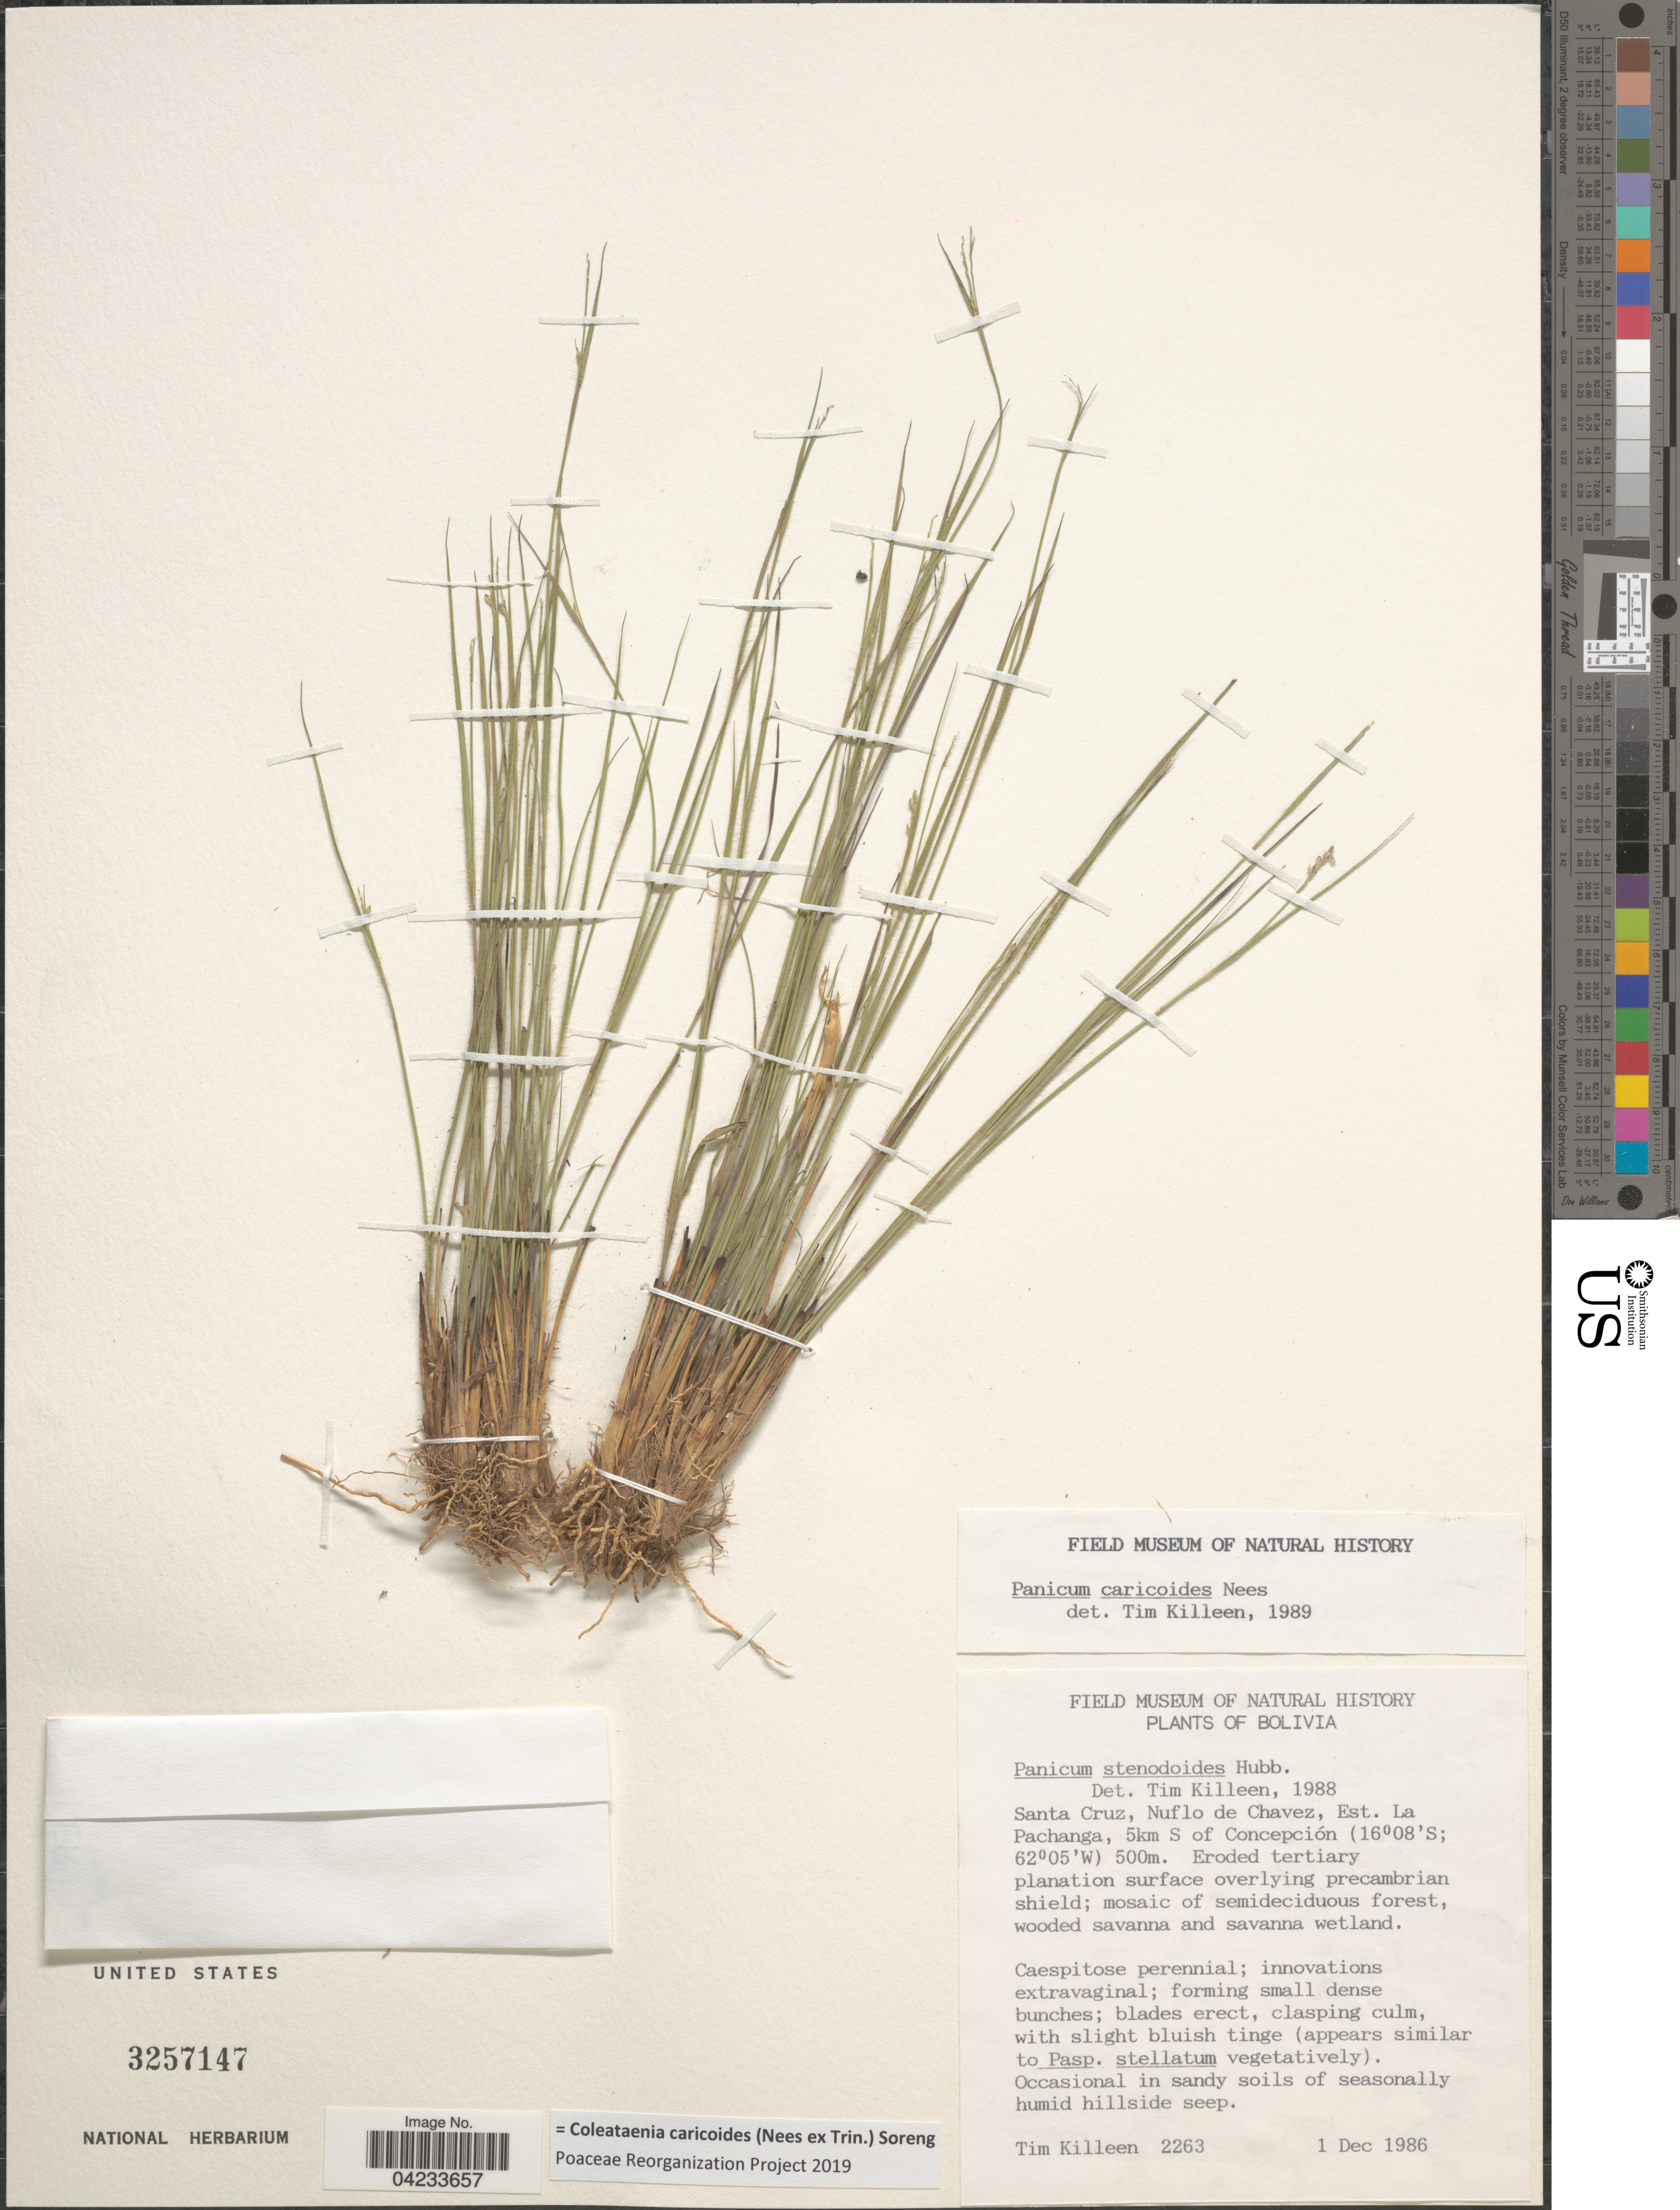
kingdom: Plantae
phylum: Tracheophyta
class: Liliopsida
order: Poales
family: Poaceae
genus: Coleataenia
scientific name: Coleataenia caricoides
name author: (Nees ex Trin.) Soreng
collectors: T. J. Killeen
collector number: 2263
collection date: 1986-12-01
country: Bolivia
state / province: Santa Cruz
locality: Nuflo de Chavez, Est. La Pachanga, 5km S of Concepción.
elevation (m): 500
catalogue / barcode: US 3257147